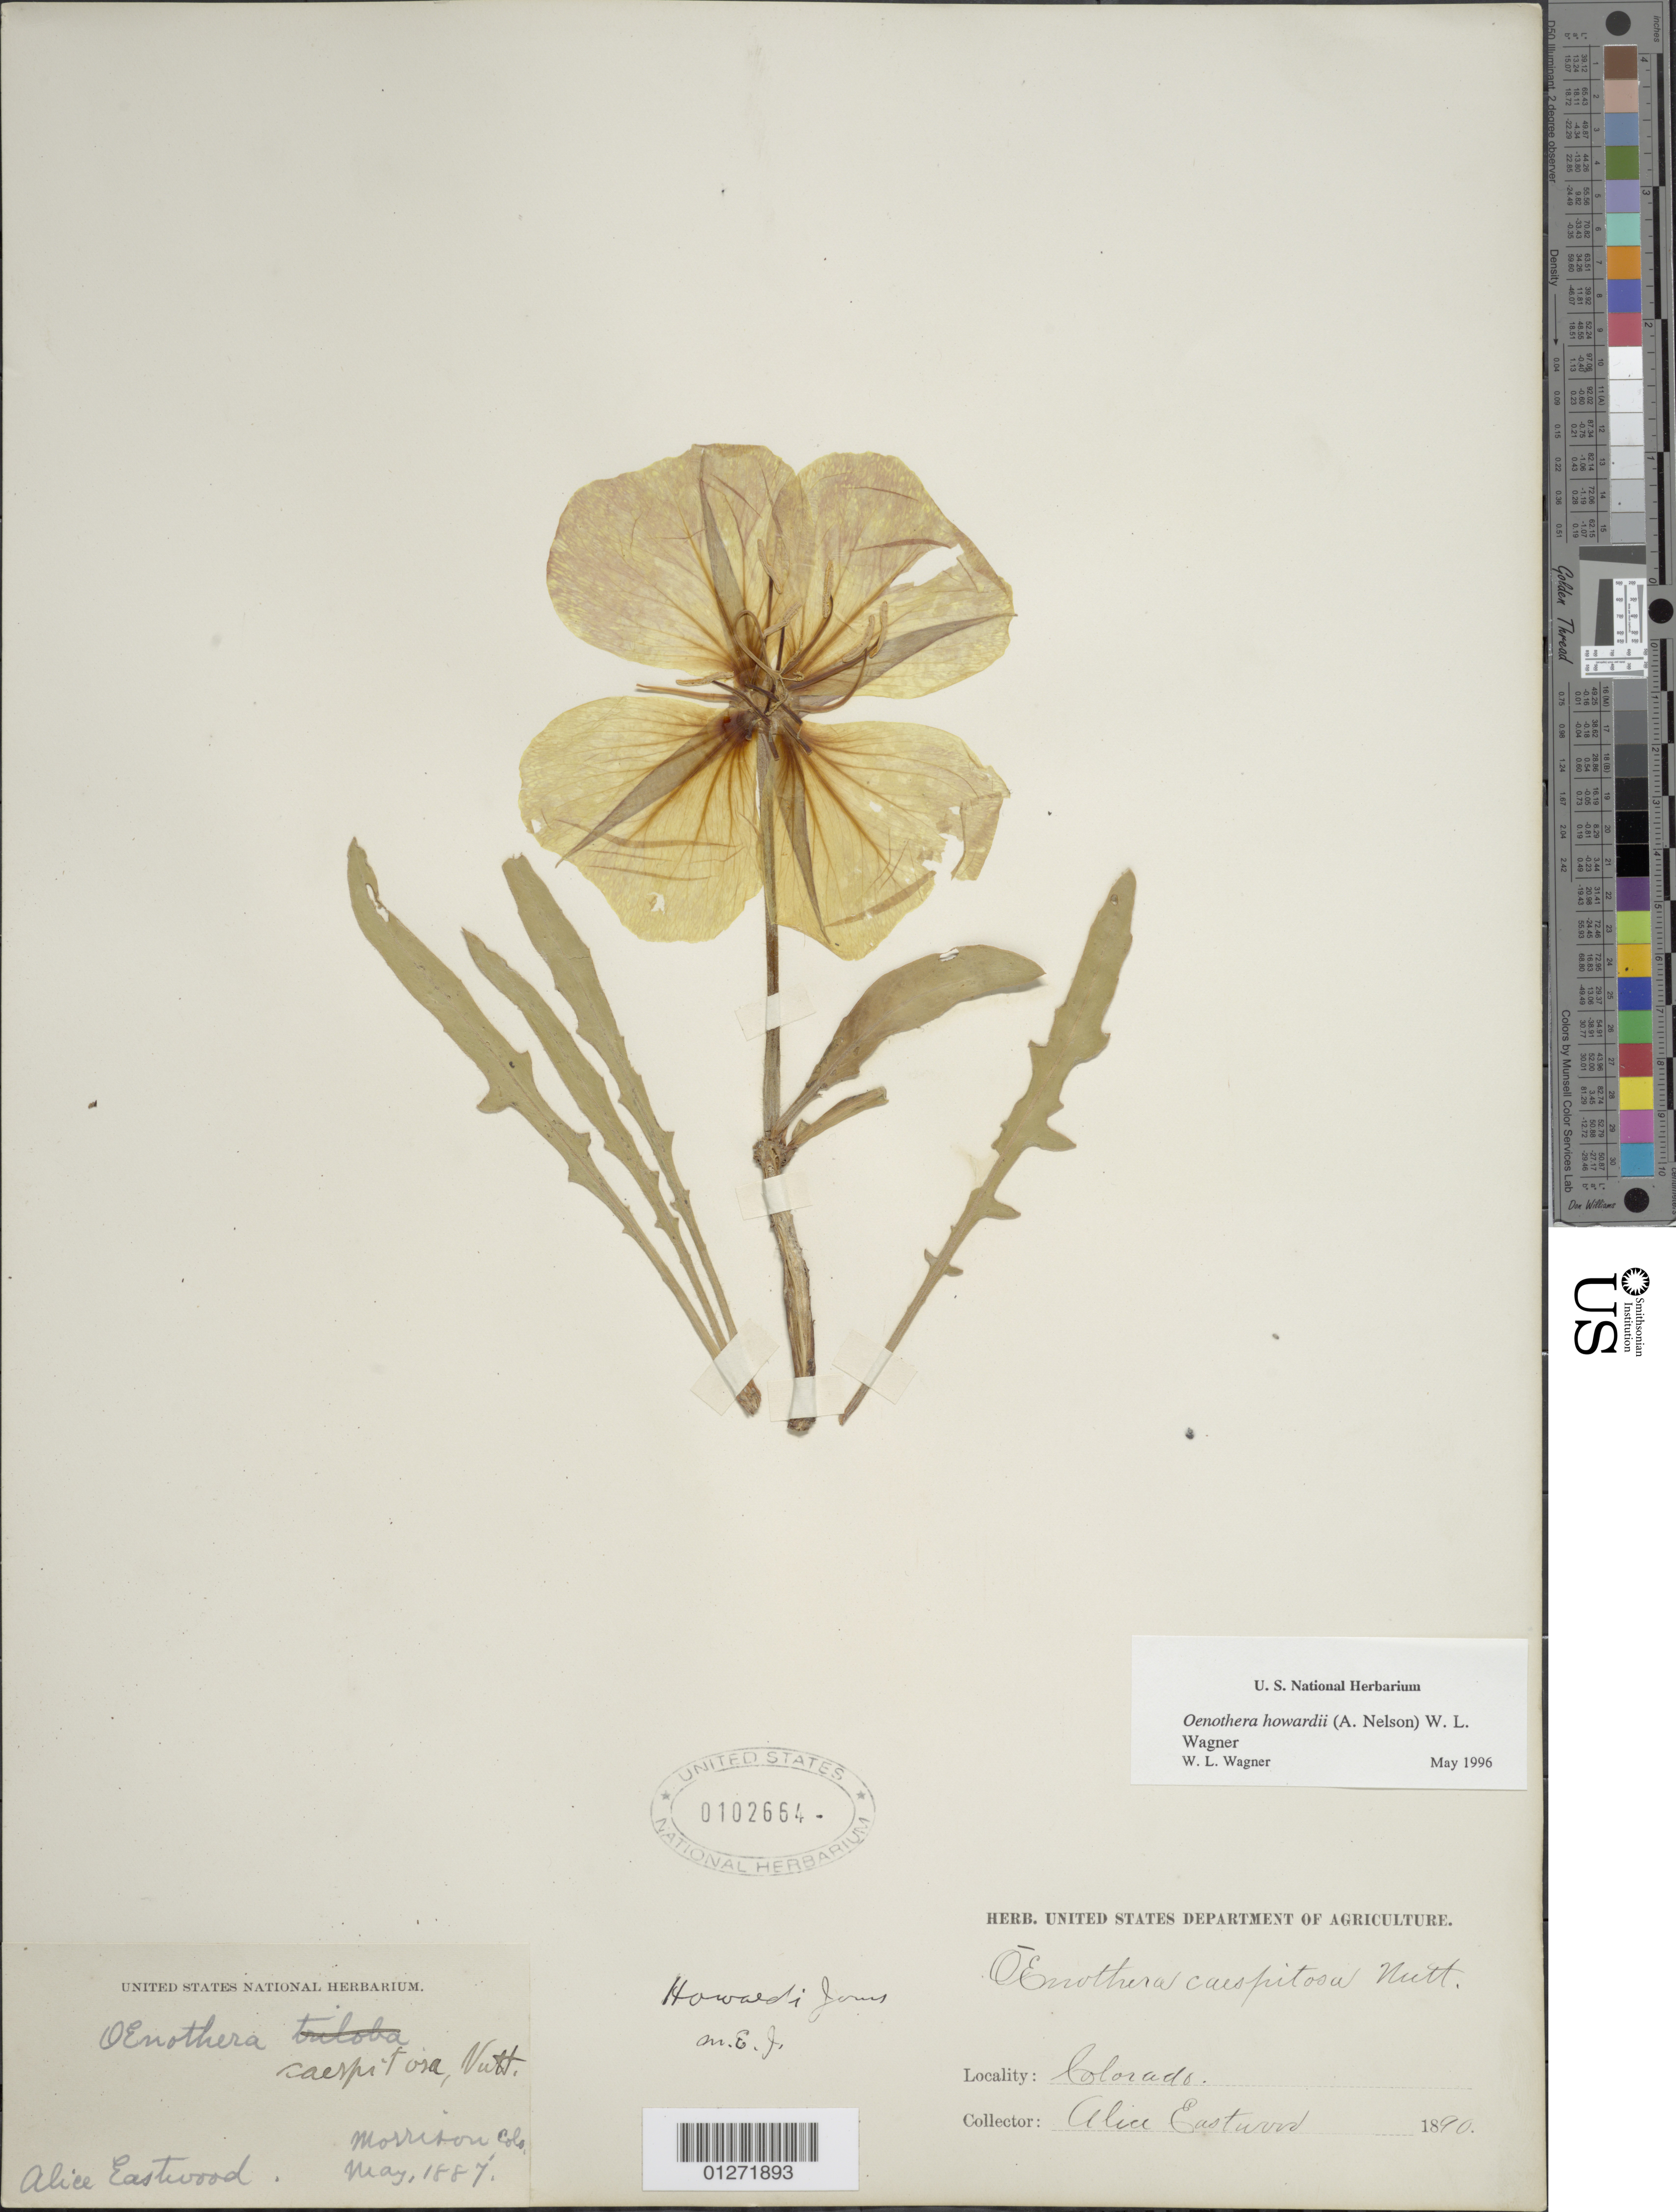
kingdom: Plantae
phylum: Tracheophyta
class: Magnoliopsida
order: Myrtales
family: Onagraceae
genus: Oenothera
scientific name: Oenothera howardii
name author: (A. Nelson) M.E. Jones ex Prain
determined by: Wagner, W. L., (BOT), Smithsonian Institution - National Museum of Natural History (UNITED STATES)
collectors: A. Eastwood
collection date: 1887-05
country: United States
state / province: Colorado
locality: Morrison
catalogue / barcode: US 102664